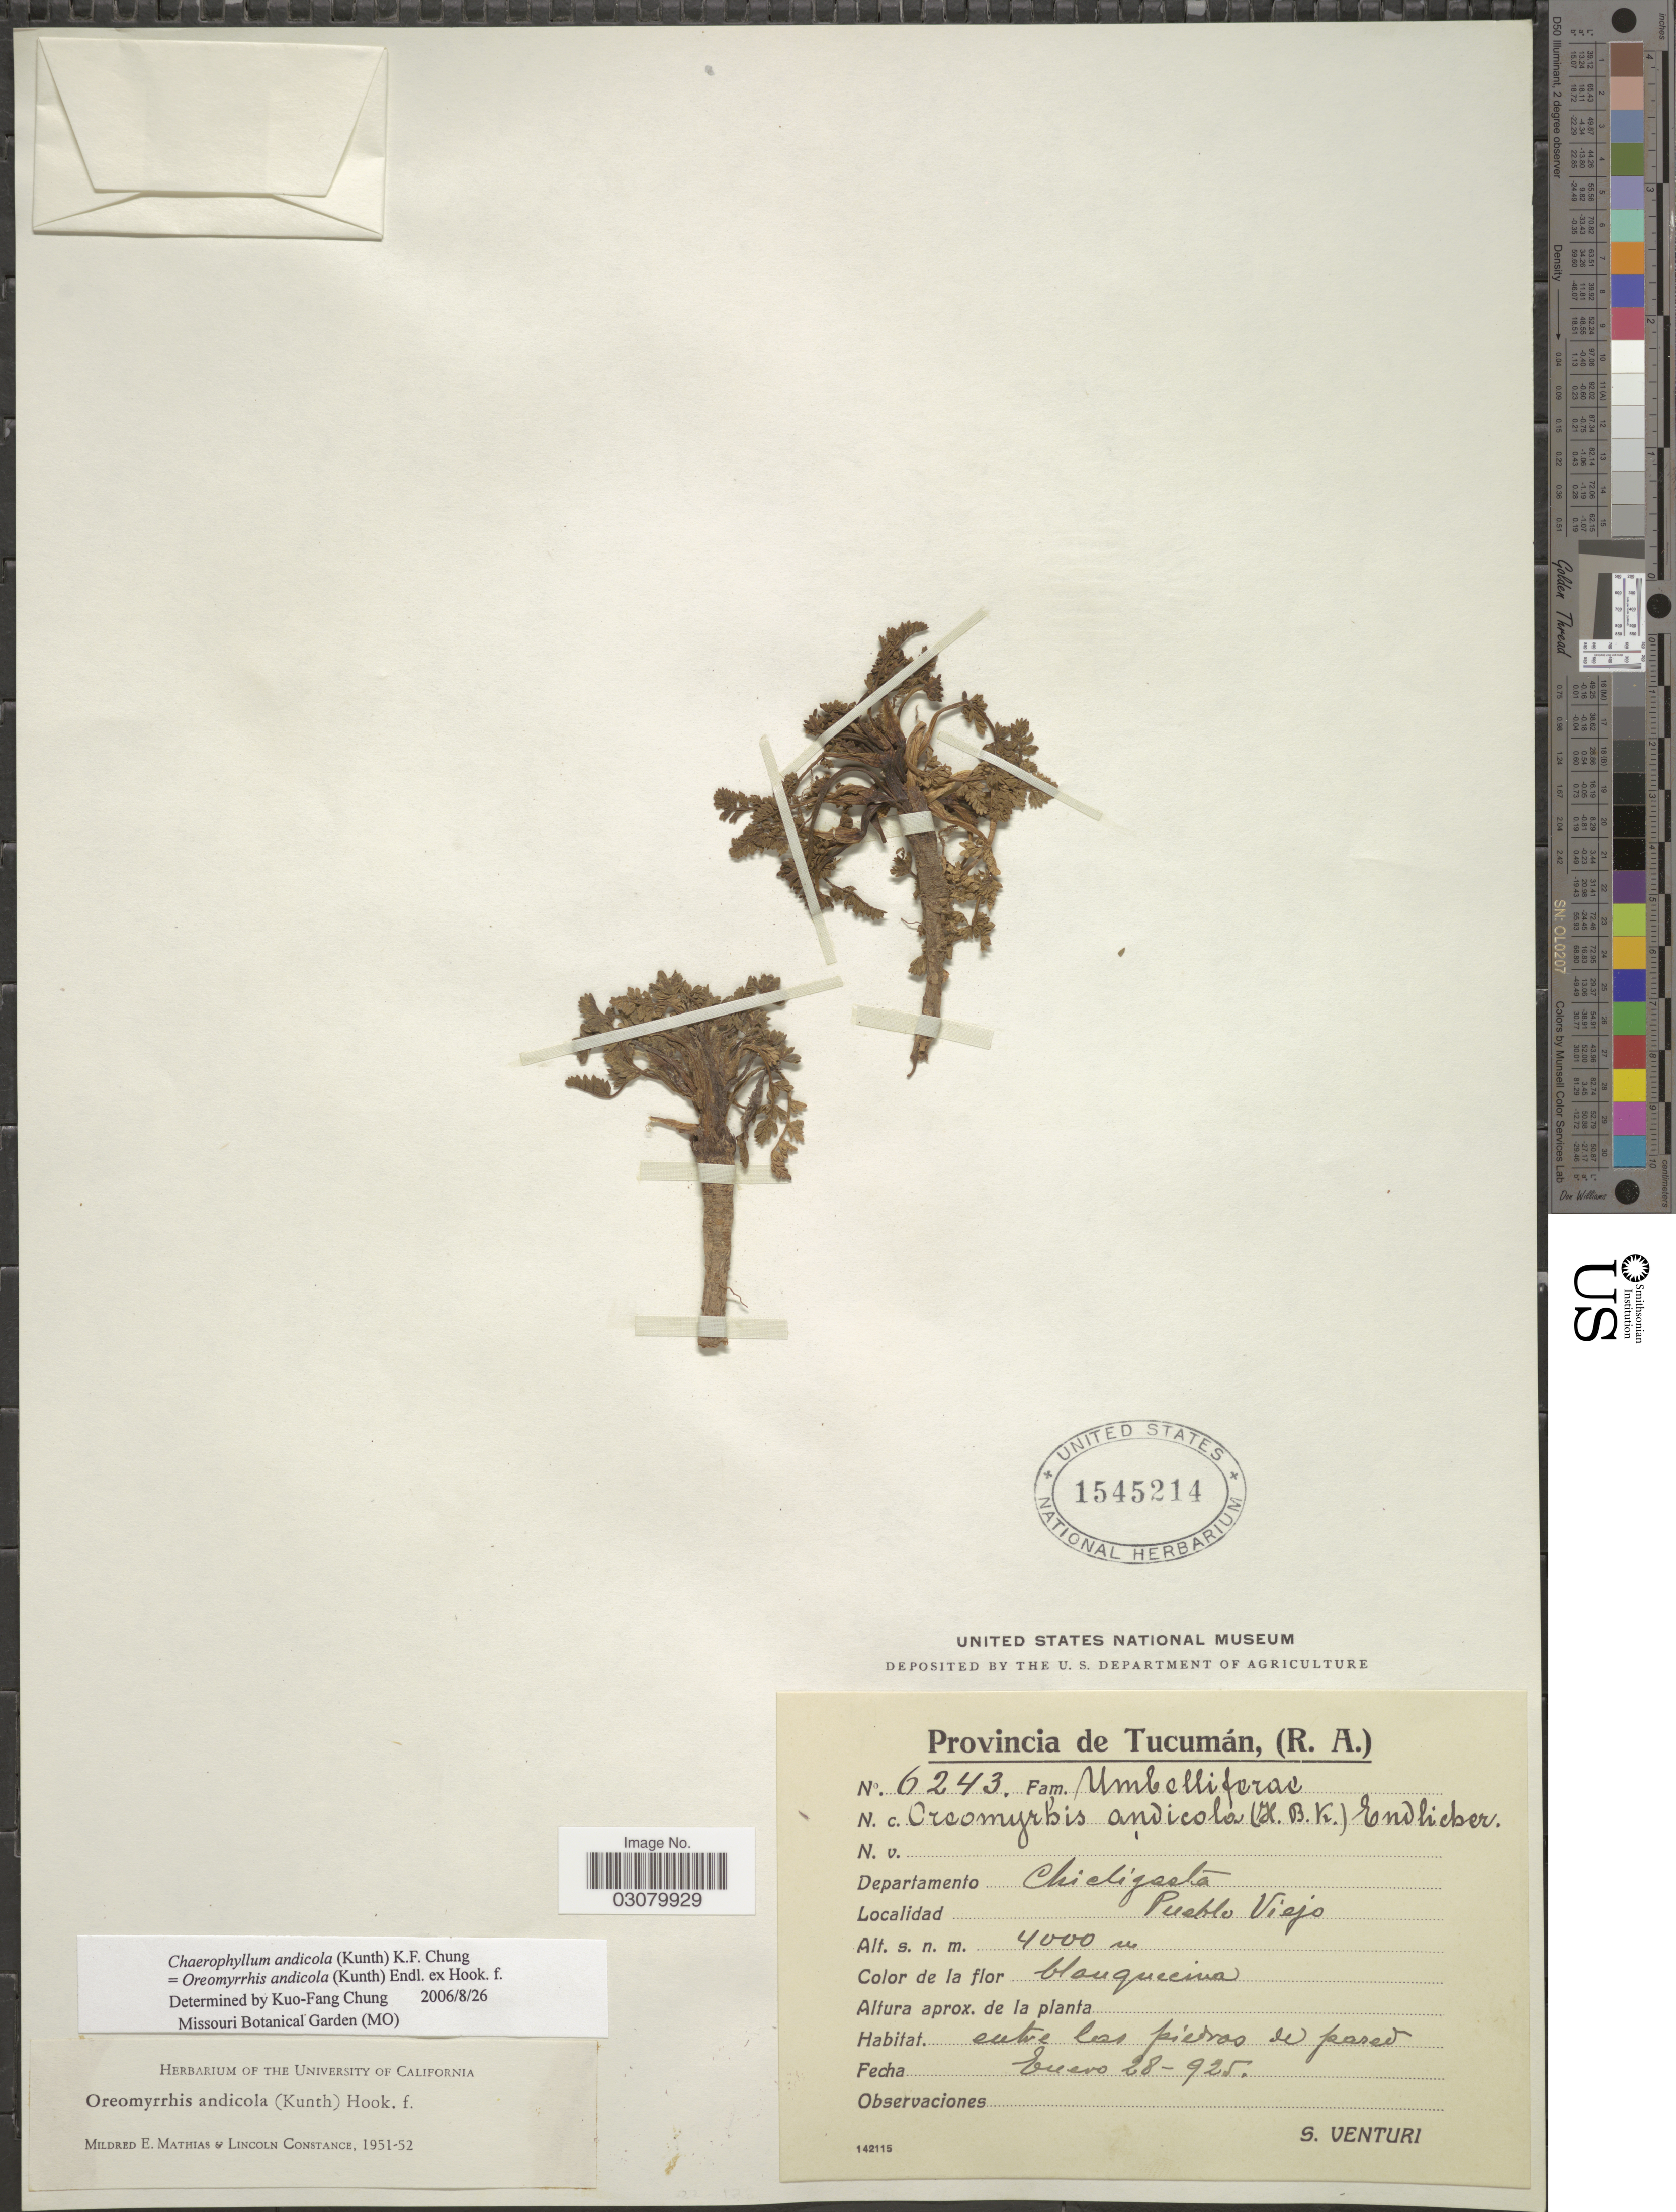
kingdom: Plantae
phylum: Tracheophyta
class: Magnoliopsida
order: Apiales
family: Apiaceae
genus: Oreomyrrhis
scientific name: Oreomyrrhis andicola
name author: (Kunth) Endl. ex Hook. f.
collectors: S. Venturi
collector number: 6243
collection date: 1925-01-28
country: Argentina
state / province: Tucuman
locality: Departamento Chicligasta. Pueblo Viejo.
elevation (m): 4000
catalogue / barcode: US 1545214